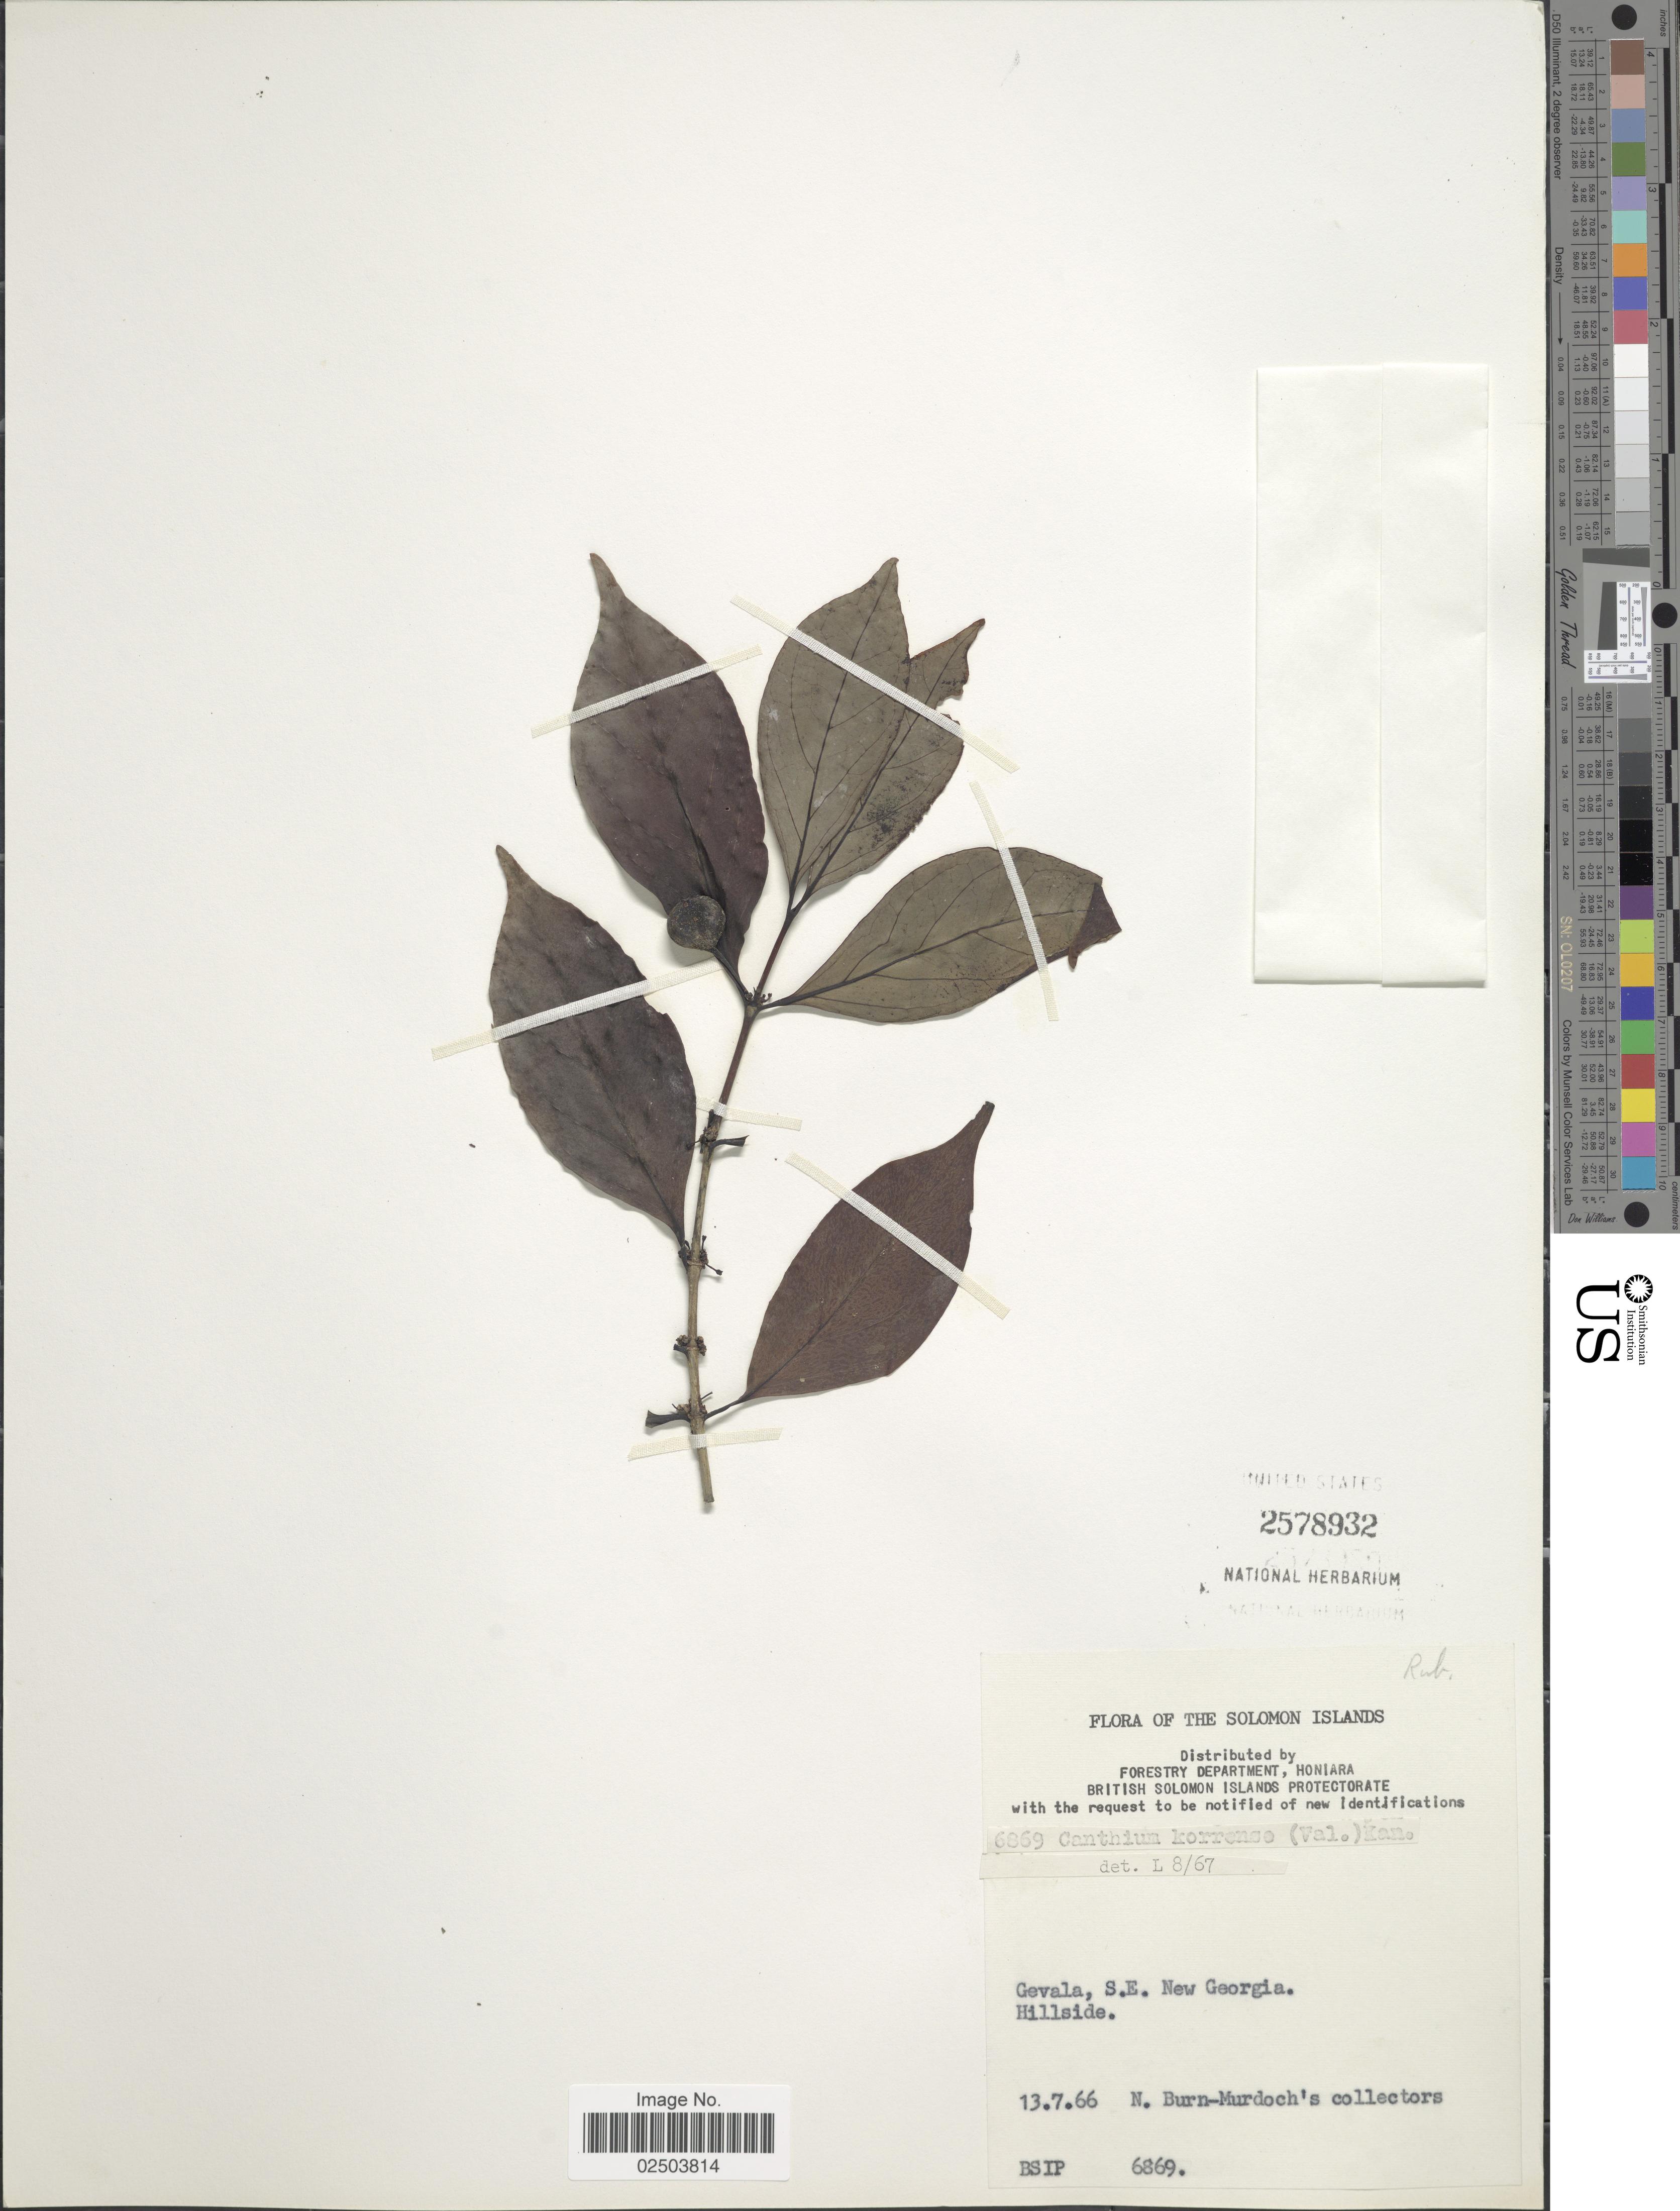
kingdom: Plantae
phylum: Tracheophyta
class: Magnoliopsida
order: Gentianales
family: Rubiaceae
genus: Cyclophyllum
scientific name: Cyclophyllum barbatum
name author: (G. Forst.) N. Hallé & J. Florence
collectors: N. Burn-Murdoch's collectors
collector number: BSIP6869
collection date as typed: Transcribed d/m/y: 13/7/66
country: Solomon Islands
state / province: Solomon Islands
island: New Georgia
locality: Gevala, S.E. New Georgia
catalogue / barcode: US 2578932